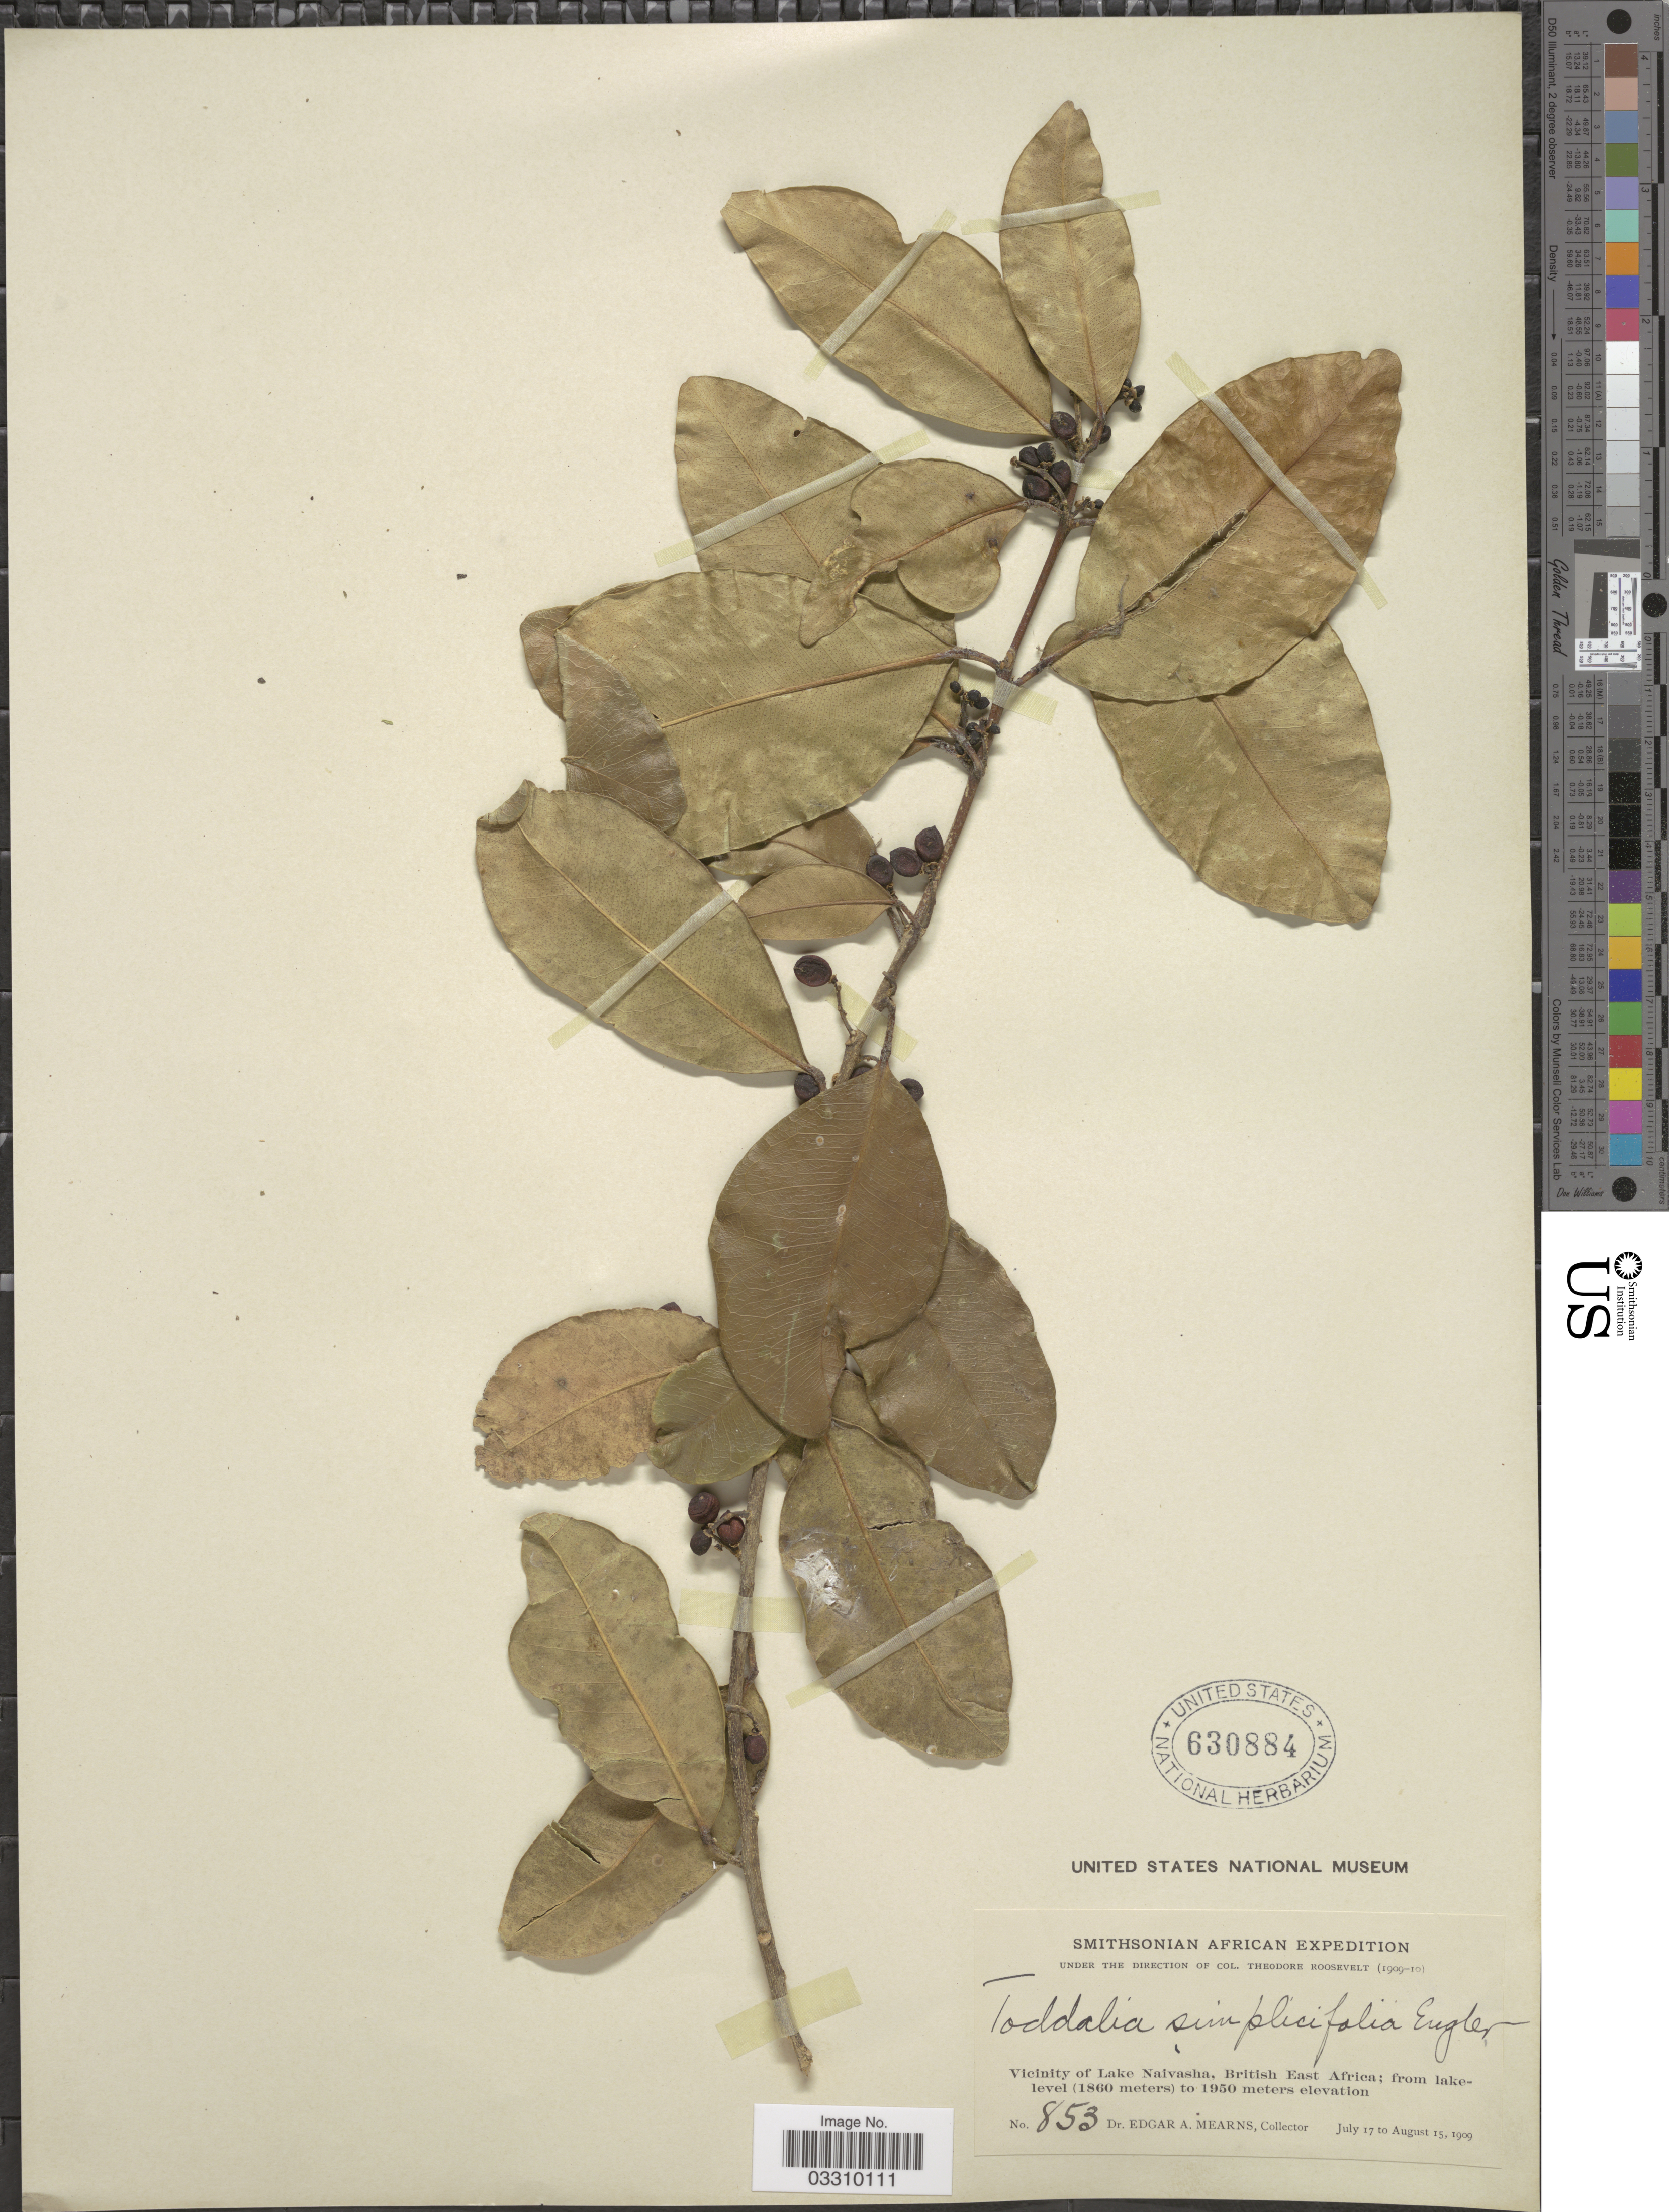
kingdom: Plantae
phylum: Tracheophyta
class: Magnoliopsida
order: Sapindales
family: Rutaceae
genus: Vepris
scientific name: Vepris simplicifolia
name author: (I. Verd.) Mziray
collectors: E. A. Mearns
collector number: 853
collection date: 1909-07-17/1909-08-15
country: Kenya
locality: Vicinity of Lake Naivasha, British East Africa.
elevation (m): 1860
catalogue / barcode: US 630884